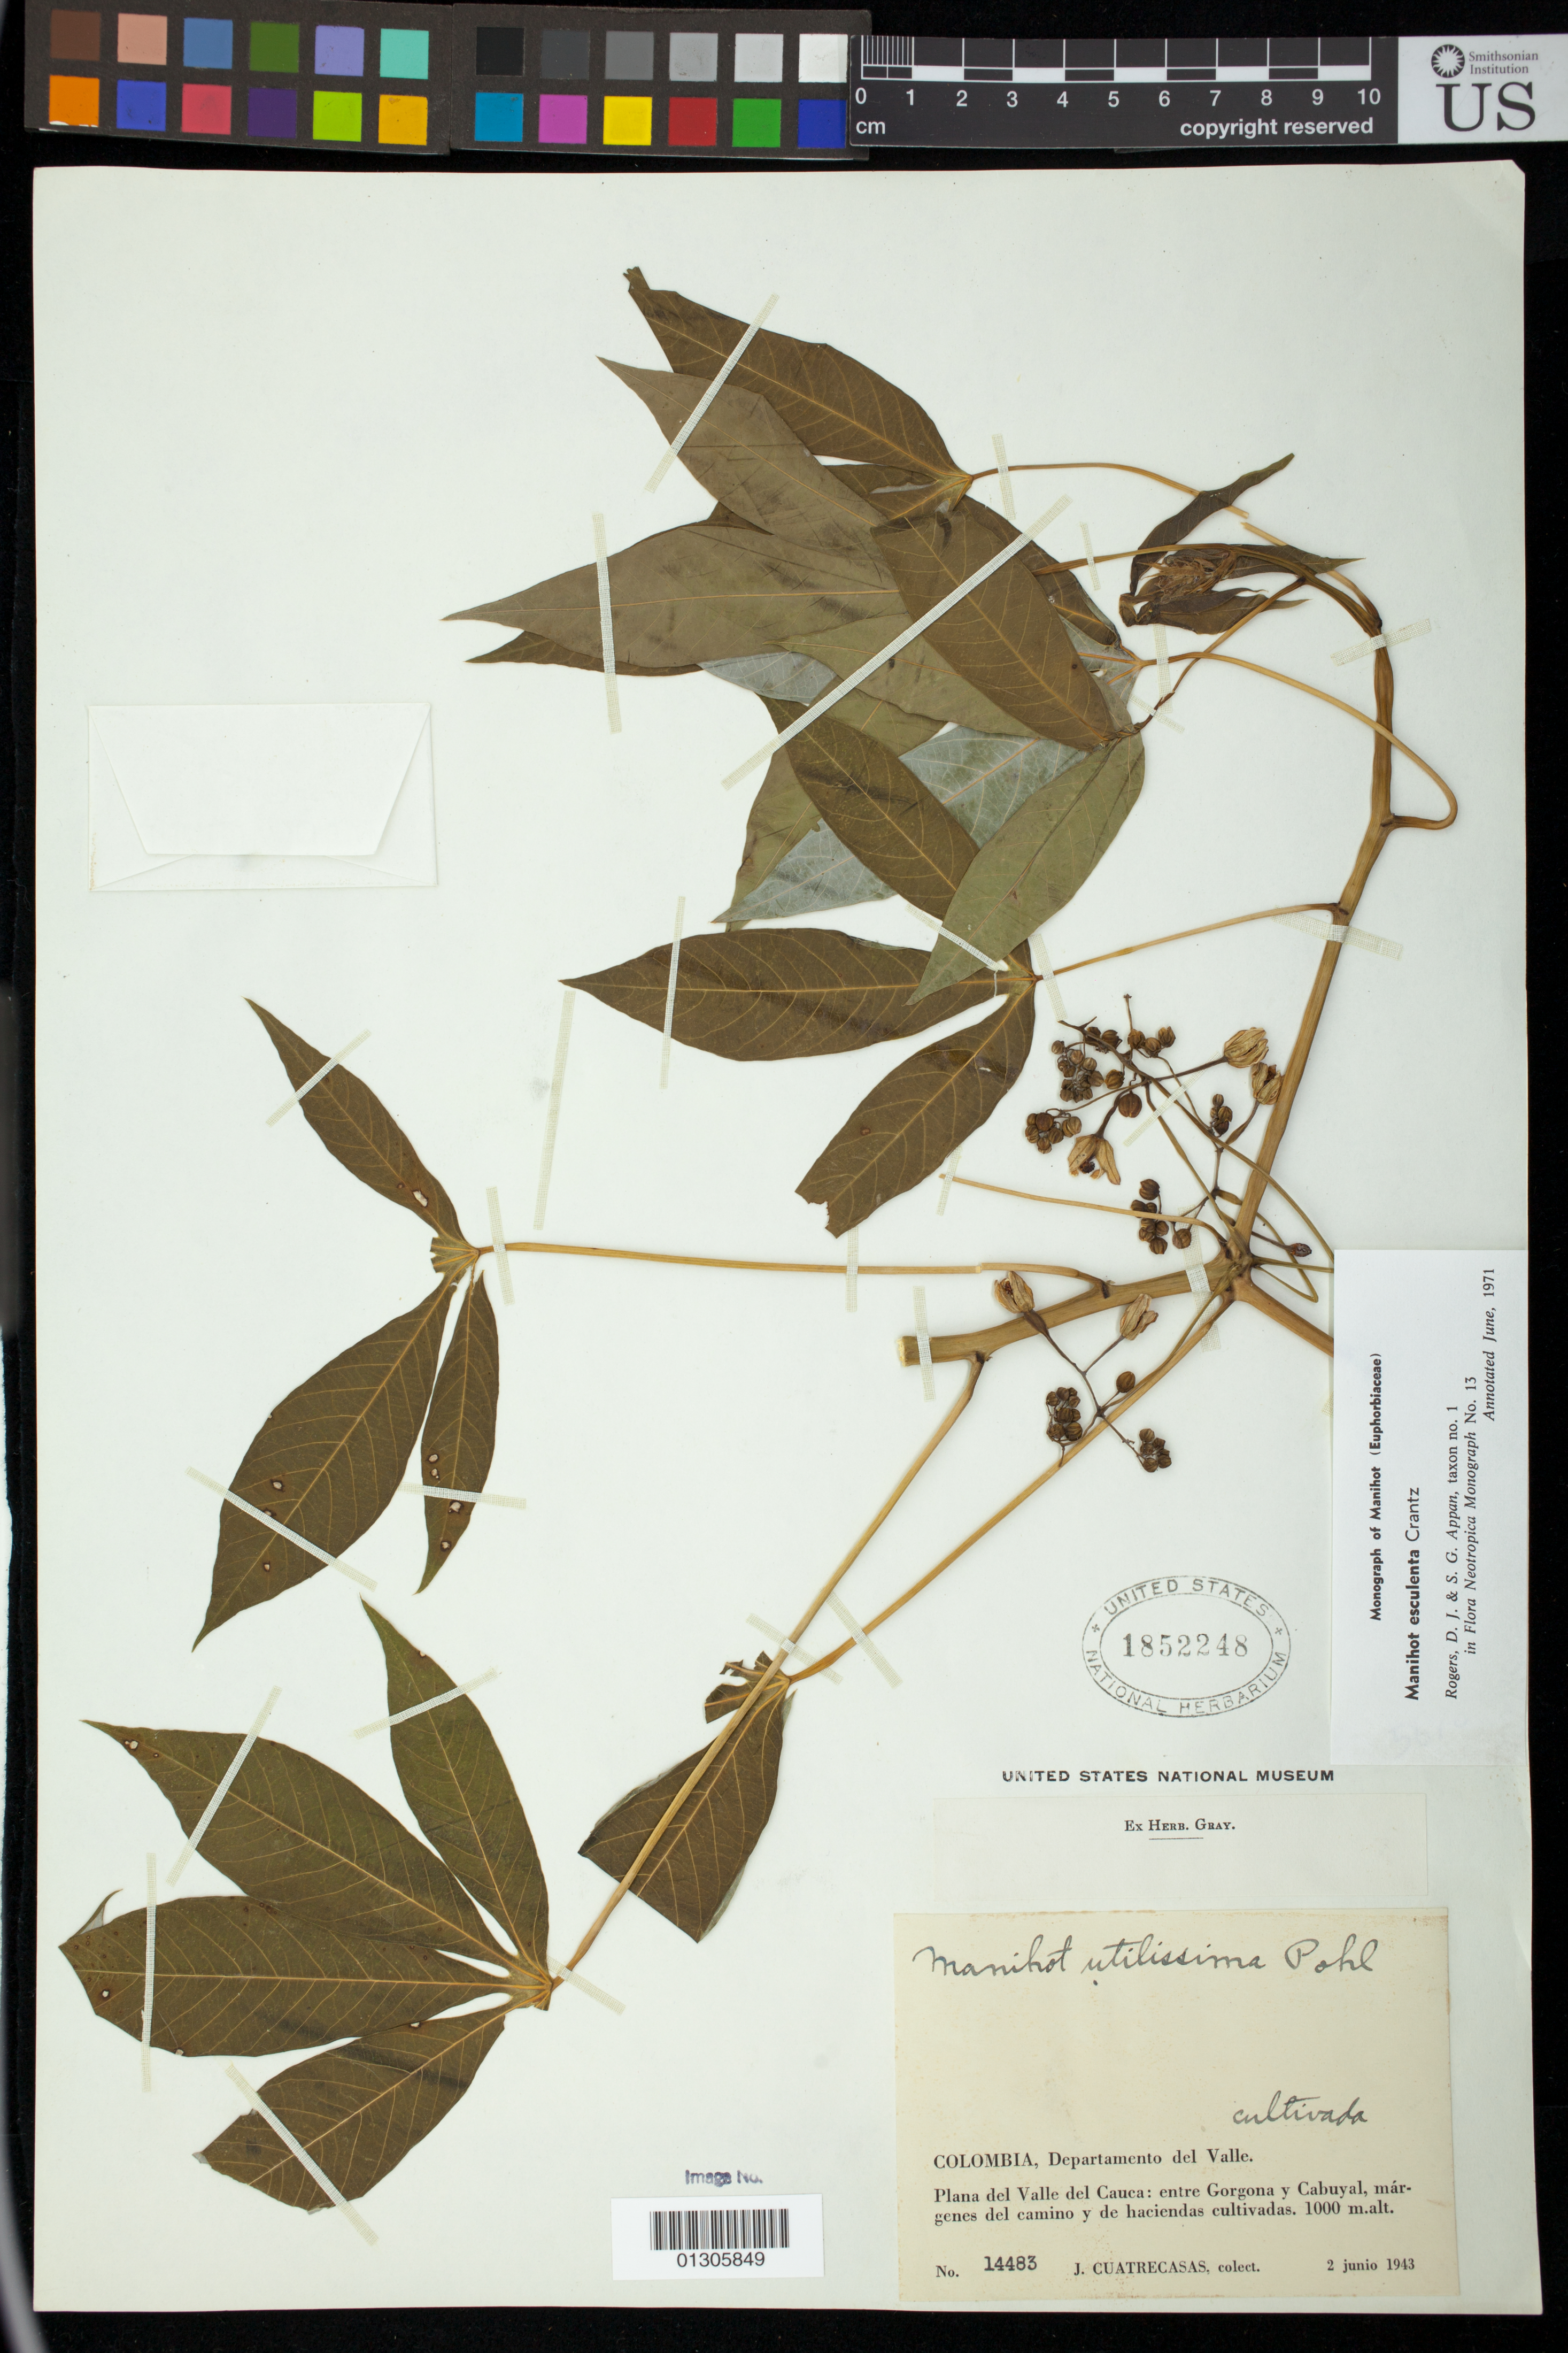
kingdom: Plantae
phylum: Tracheophyta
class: Magnoliopsida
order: Malpighiales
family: Euphorbiaceae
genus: Manihot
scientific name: Manihot esculenta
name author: Crantz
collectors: J. Cuatrecasas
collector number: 14483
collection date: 1943-02-06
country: Colombia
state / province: Valle del Cauca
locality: Plana del Valle del Cauca: entre Gorgona y Cabuyal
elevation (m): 1000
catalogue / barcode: US 1852248